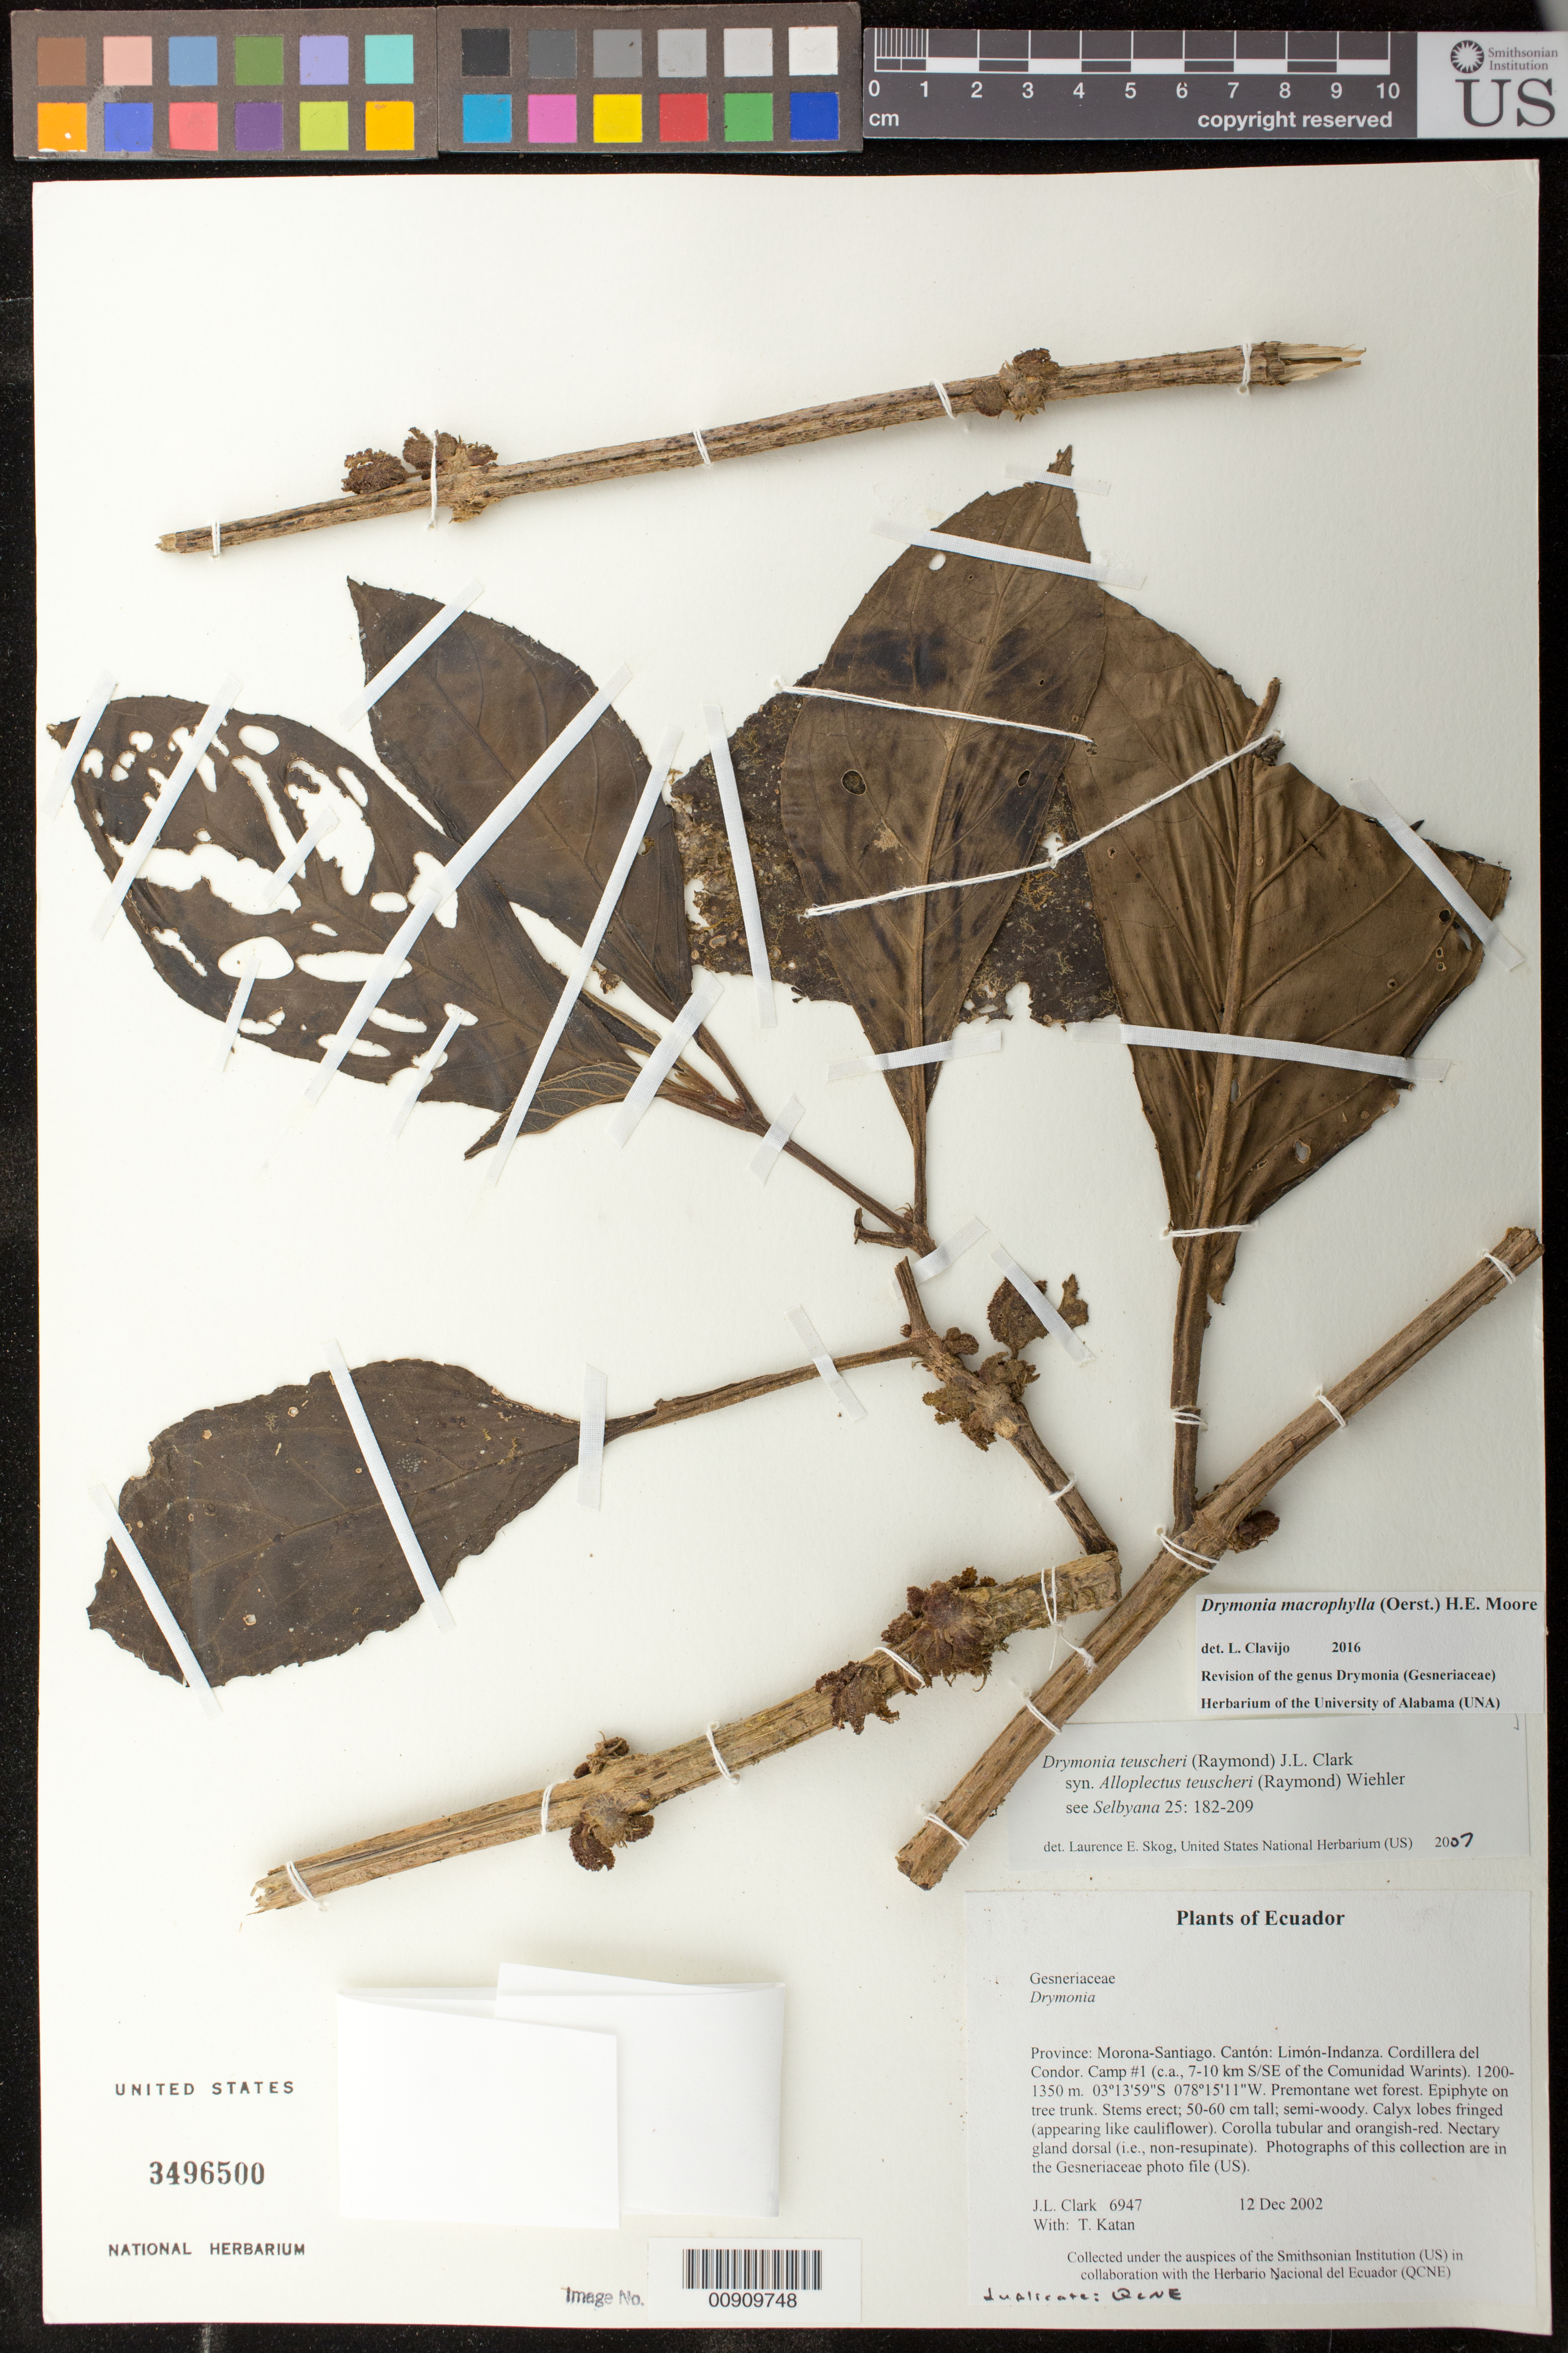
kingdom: Plantae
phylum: Tracheophyta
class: Magnoliopsida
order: Lamiales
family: Gesneriaceae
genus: Drymonia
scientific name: Drymonia peponifera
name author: J.L. Clark & Clavijo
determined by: Skog, Laurence E.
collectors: J. L. Clark & T. Katan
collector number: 6947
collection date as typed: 12 Dec 2002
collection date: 2002-12-12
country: Ecuador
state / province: Morona-Santiago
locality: Limón-Indanza. Cordillera del Condor. Camp #1 (c.a., 7-10 km S/SE of the Comunidad Warints).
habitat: Premontane wet forest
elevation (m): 1200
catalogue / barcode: US 3496500